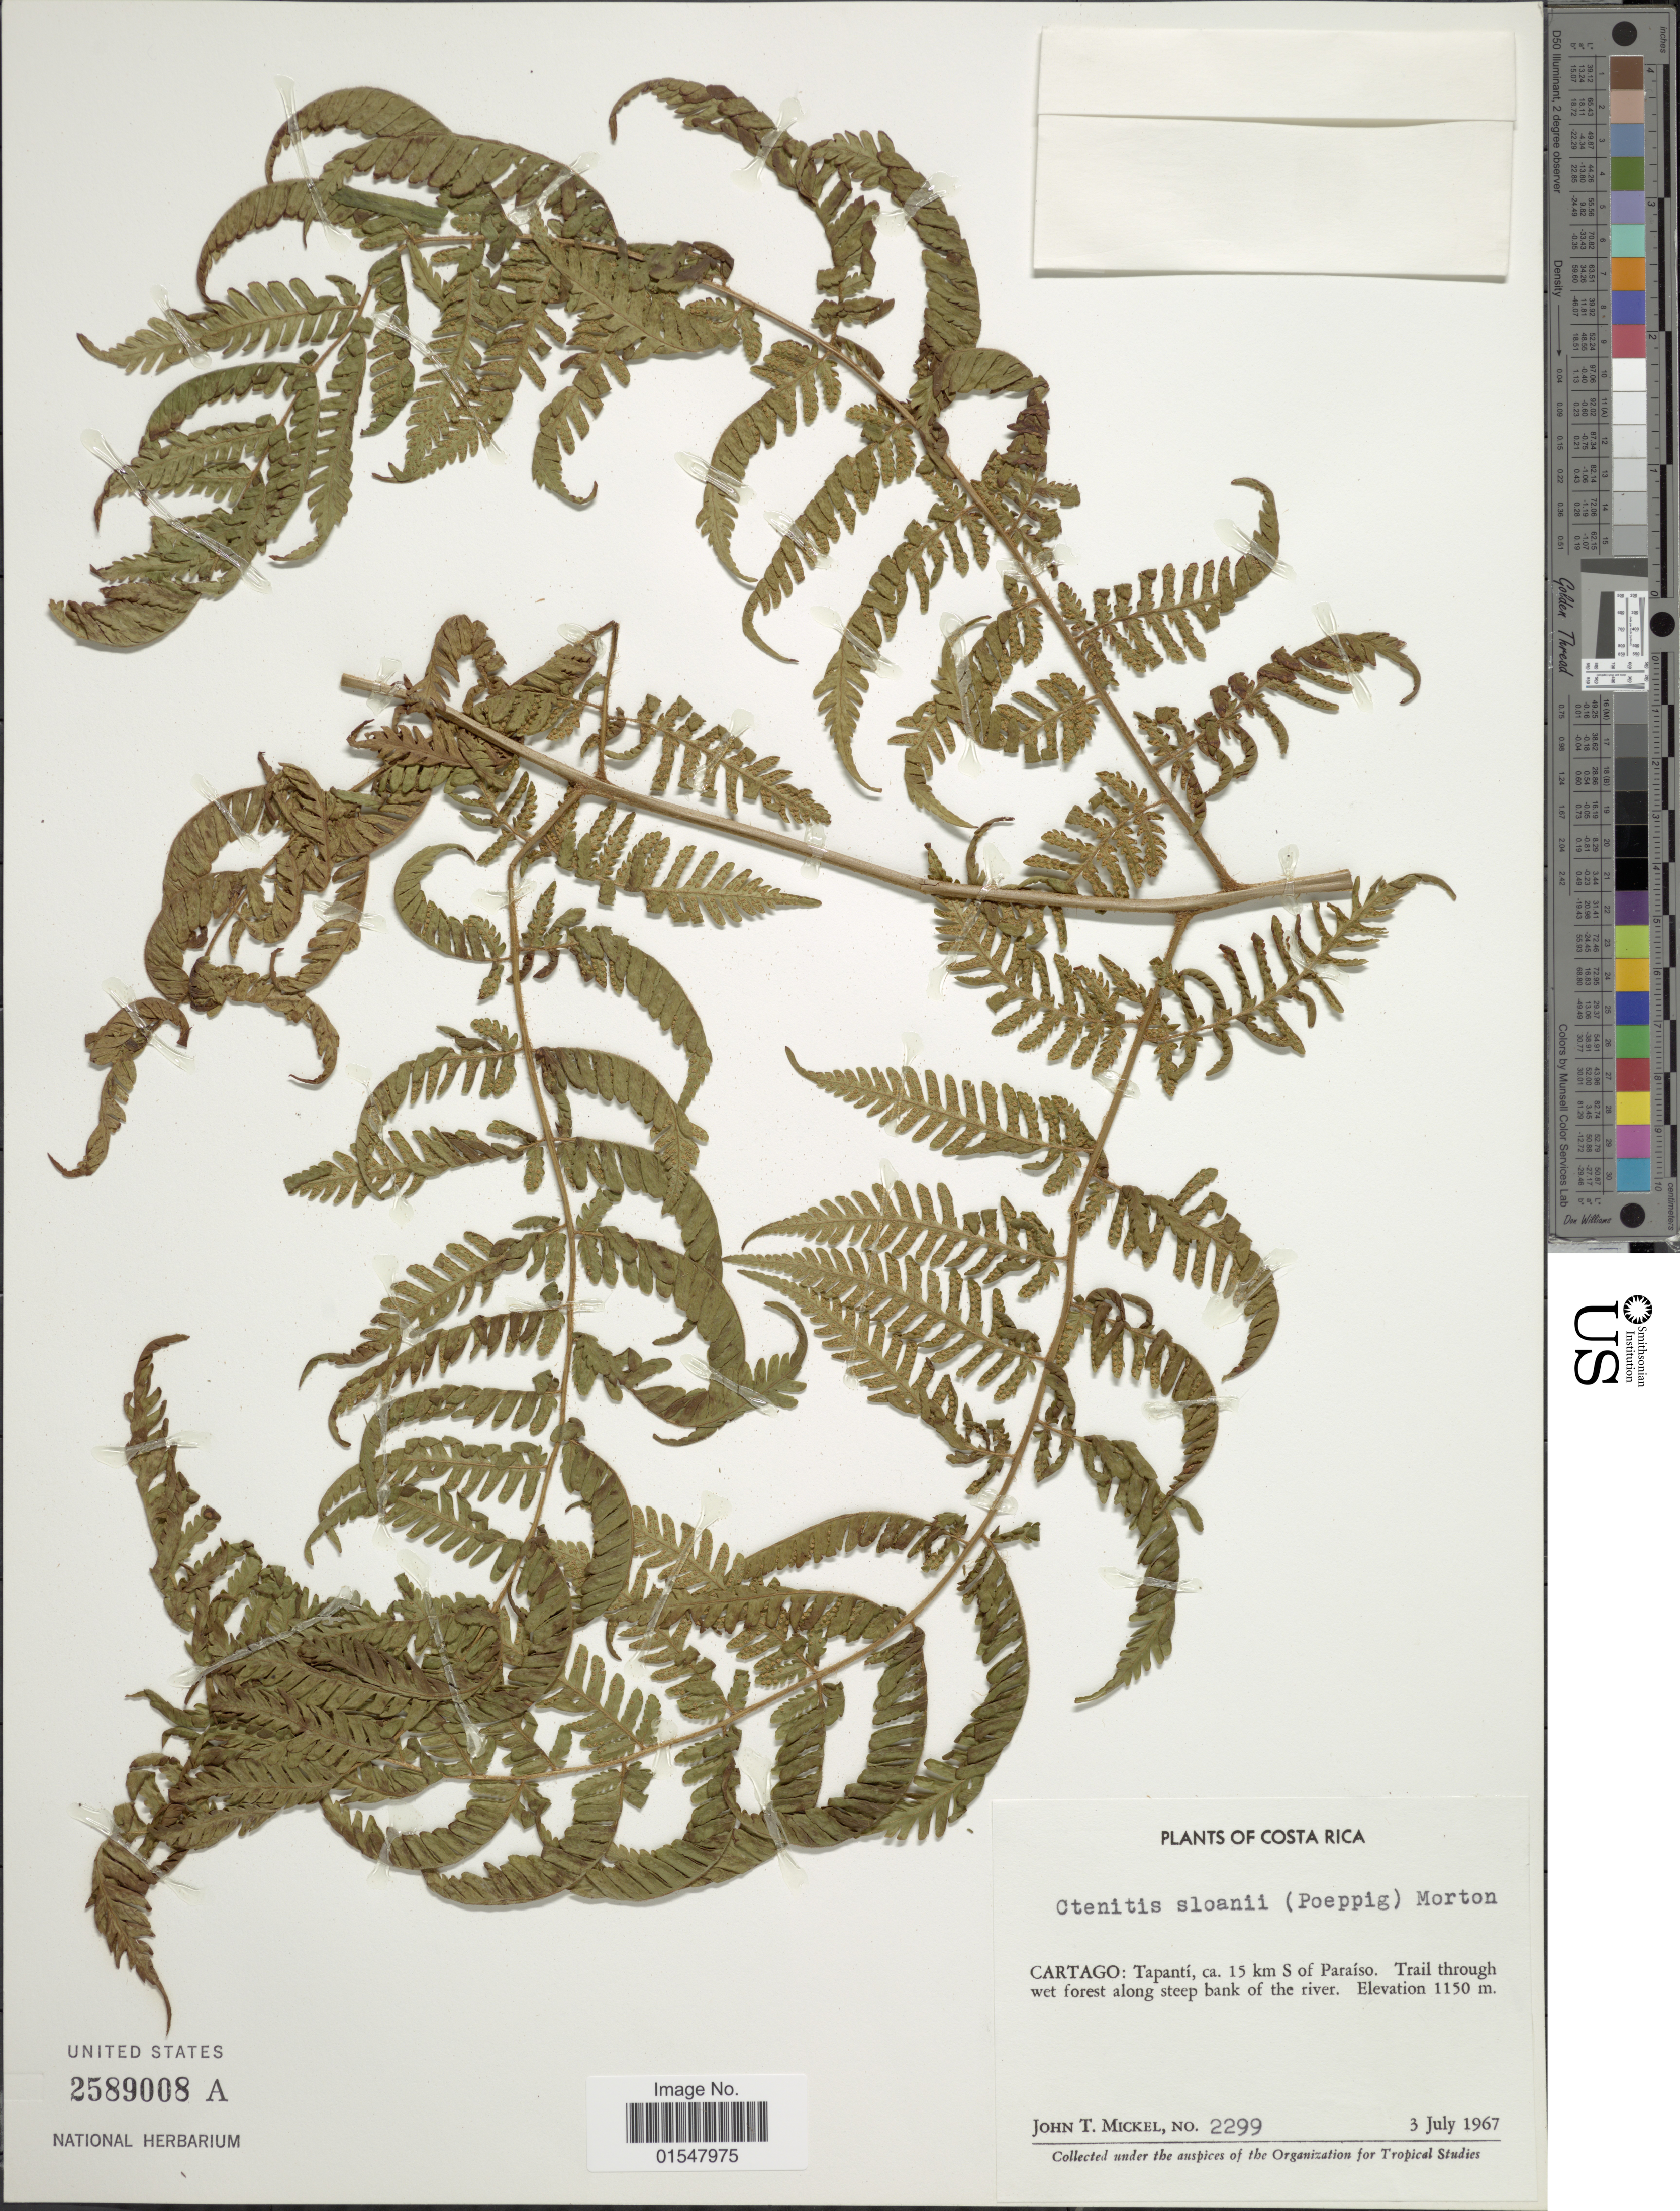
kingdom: Plantae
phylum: Tracheophyta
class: Polypodiopsida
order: Polypodiales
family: Dryopteridaceae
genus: Ctenitis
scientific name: Ctenitis sloanei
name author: (Poepp. ex Spreng.) C.V. Morton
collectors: J. T. Mickel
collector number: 2299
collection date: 1967-07-03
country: Costa Rica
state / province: Cartago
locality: Tapanti, ca. 15 km S of Paraíso, trail through wet forest along steep bank of the river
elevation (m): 1150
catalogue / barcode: US 2589008A